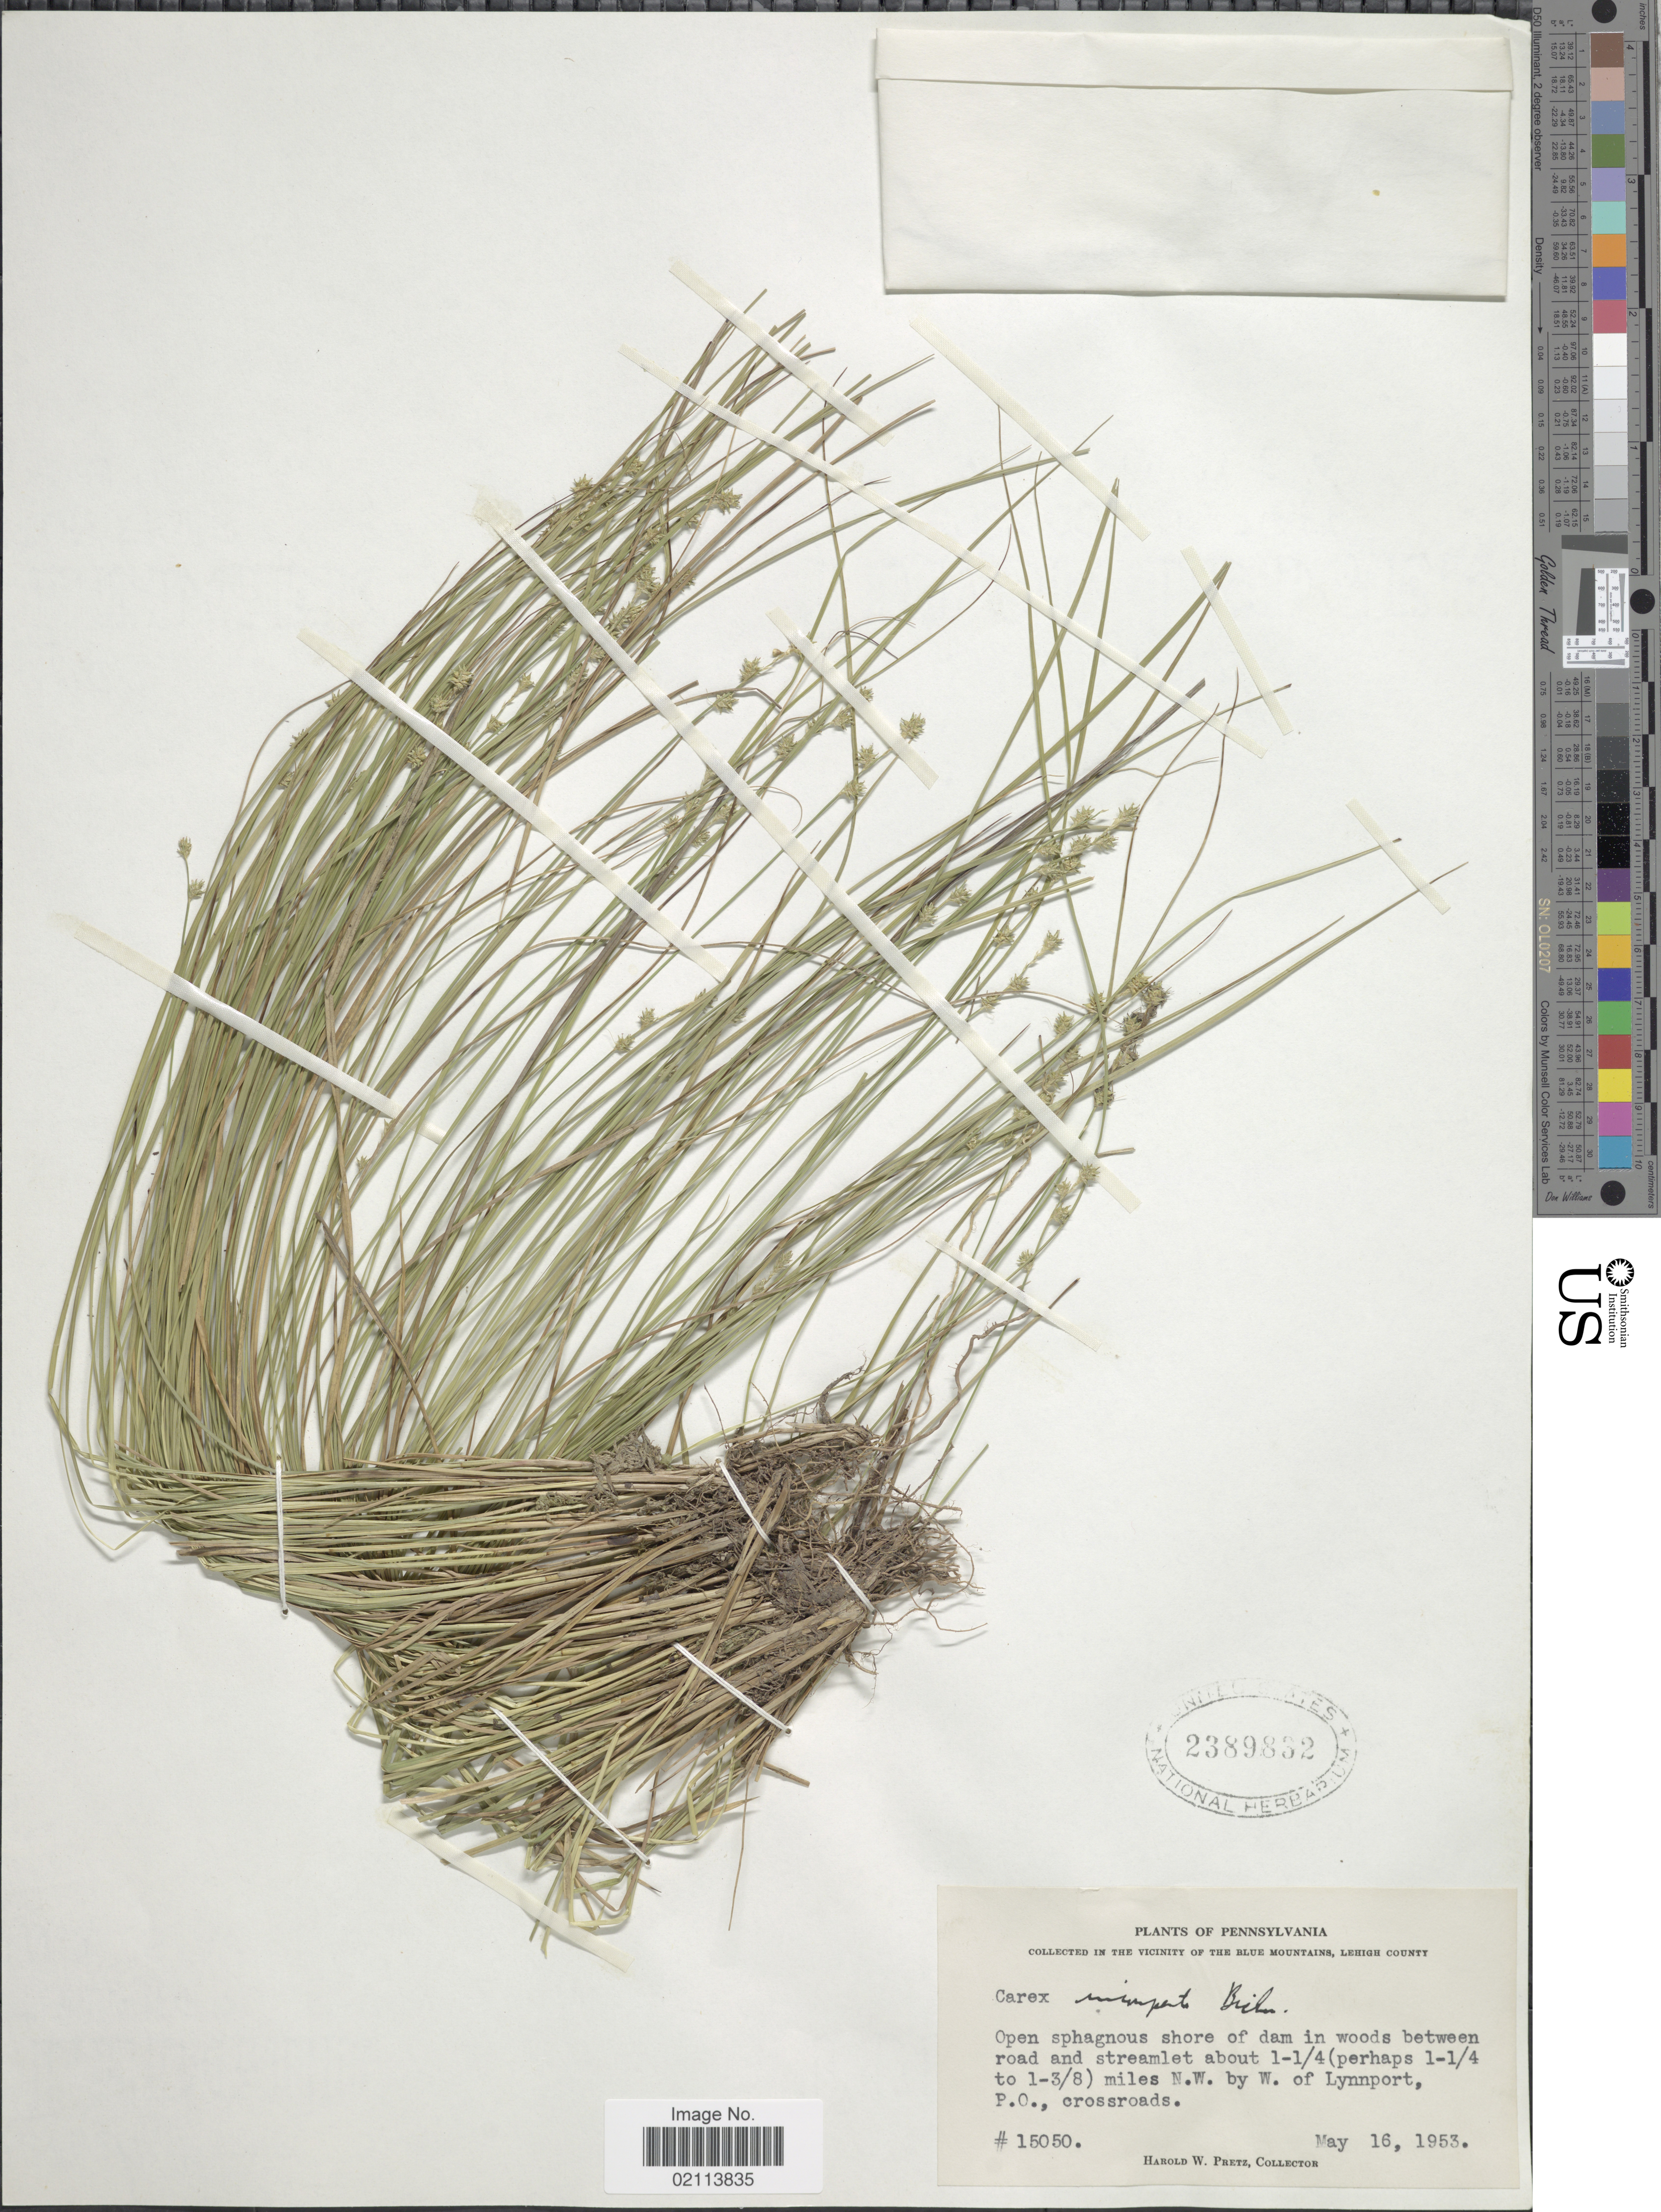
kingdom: Plantae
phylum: Tracheophyta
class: Liliopsida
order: Poales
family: Cyperaceae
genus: Carex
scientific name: Carex atlantica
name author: L.H. Bailey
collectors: H. W. Pretz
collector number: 15050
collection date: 1953-05-16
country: United States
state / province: Pennsylvania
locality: About 1¼ (perhaps 1-¼ to 1-3/8) miles N.W. by W. of Lynnport P.O. crossroads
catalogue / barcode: US 2389832